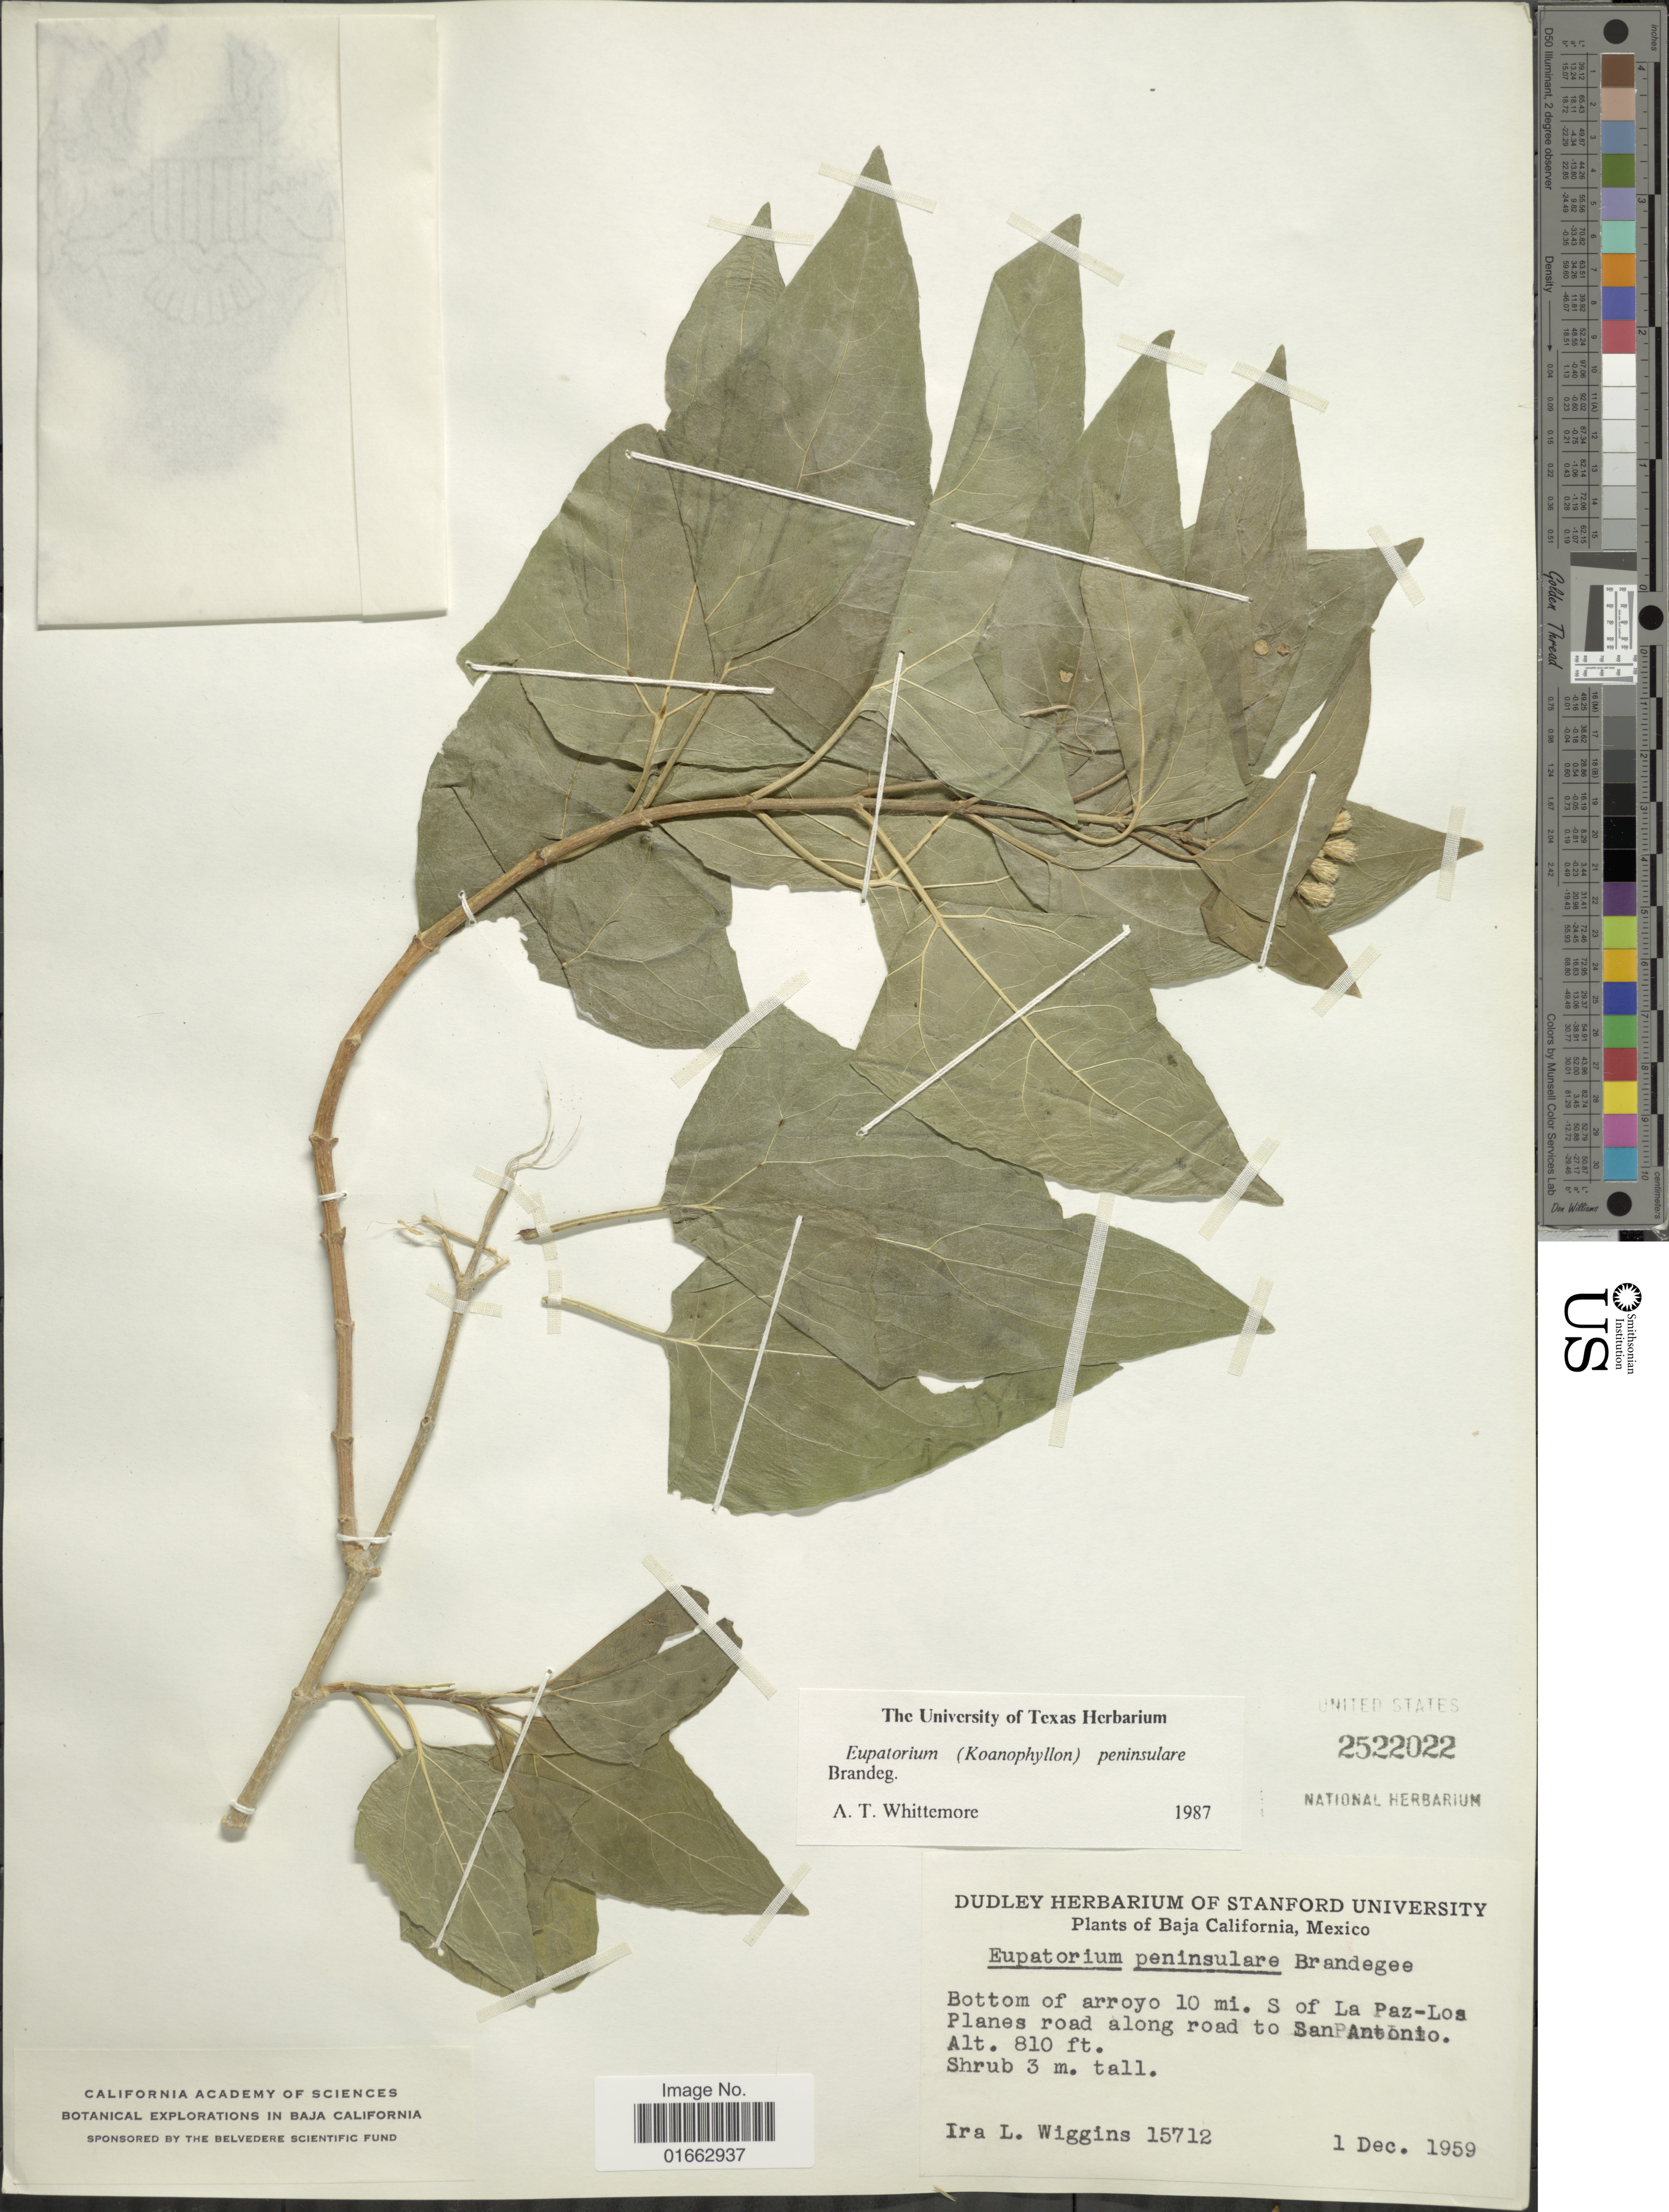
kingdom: Plantae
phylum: Tracheophyta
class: Magnoliopsida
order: Asterales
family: Asteraceae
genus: Critonia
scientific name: Critonia peninsularis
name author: (Brandegee) R.M. King & H. Rob.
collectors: I. L. Wiggins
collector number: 15712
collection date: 1959-12-01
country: Mexico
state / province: Baja California Sur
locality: Bottom of arroyo 10 mi. S of La Paz-Los Planes road along road to San Antonio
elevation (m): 247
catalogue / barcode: US 2522022